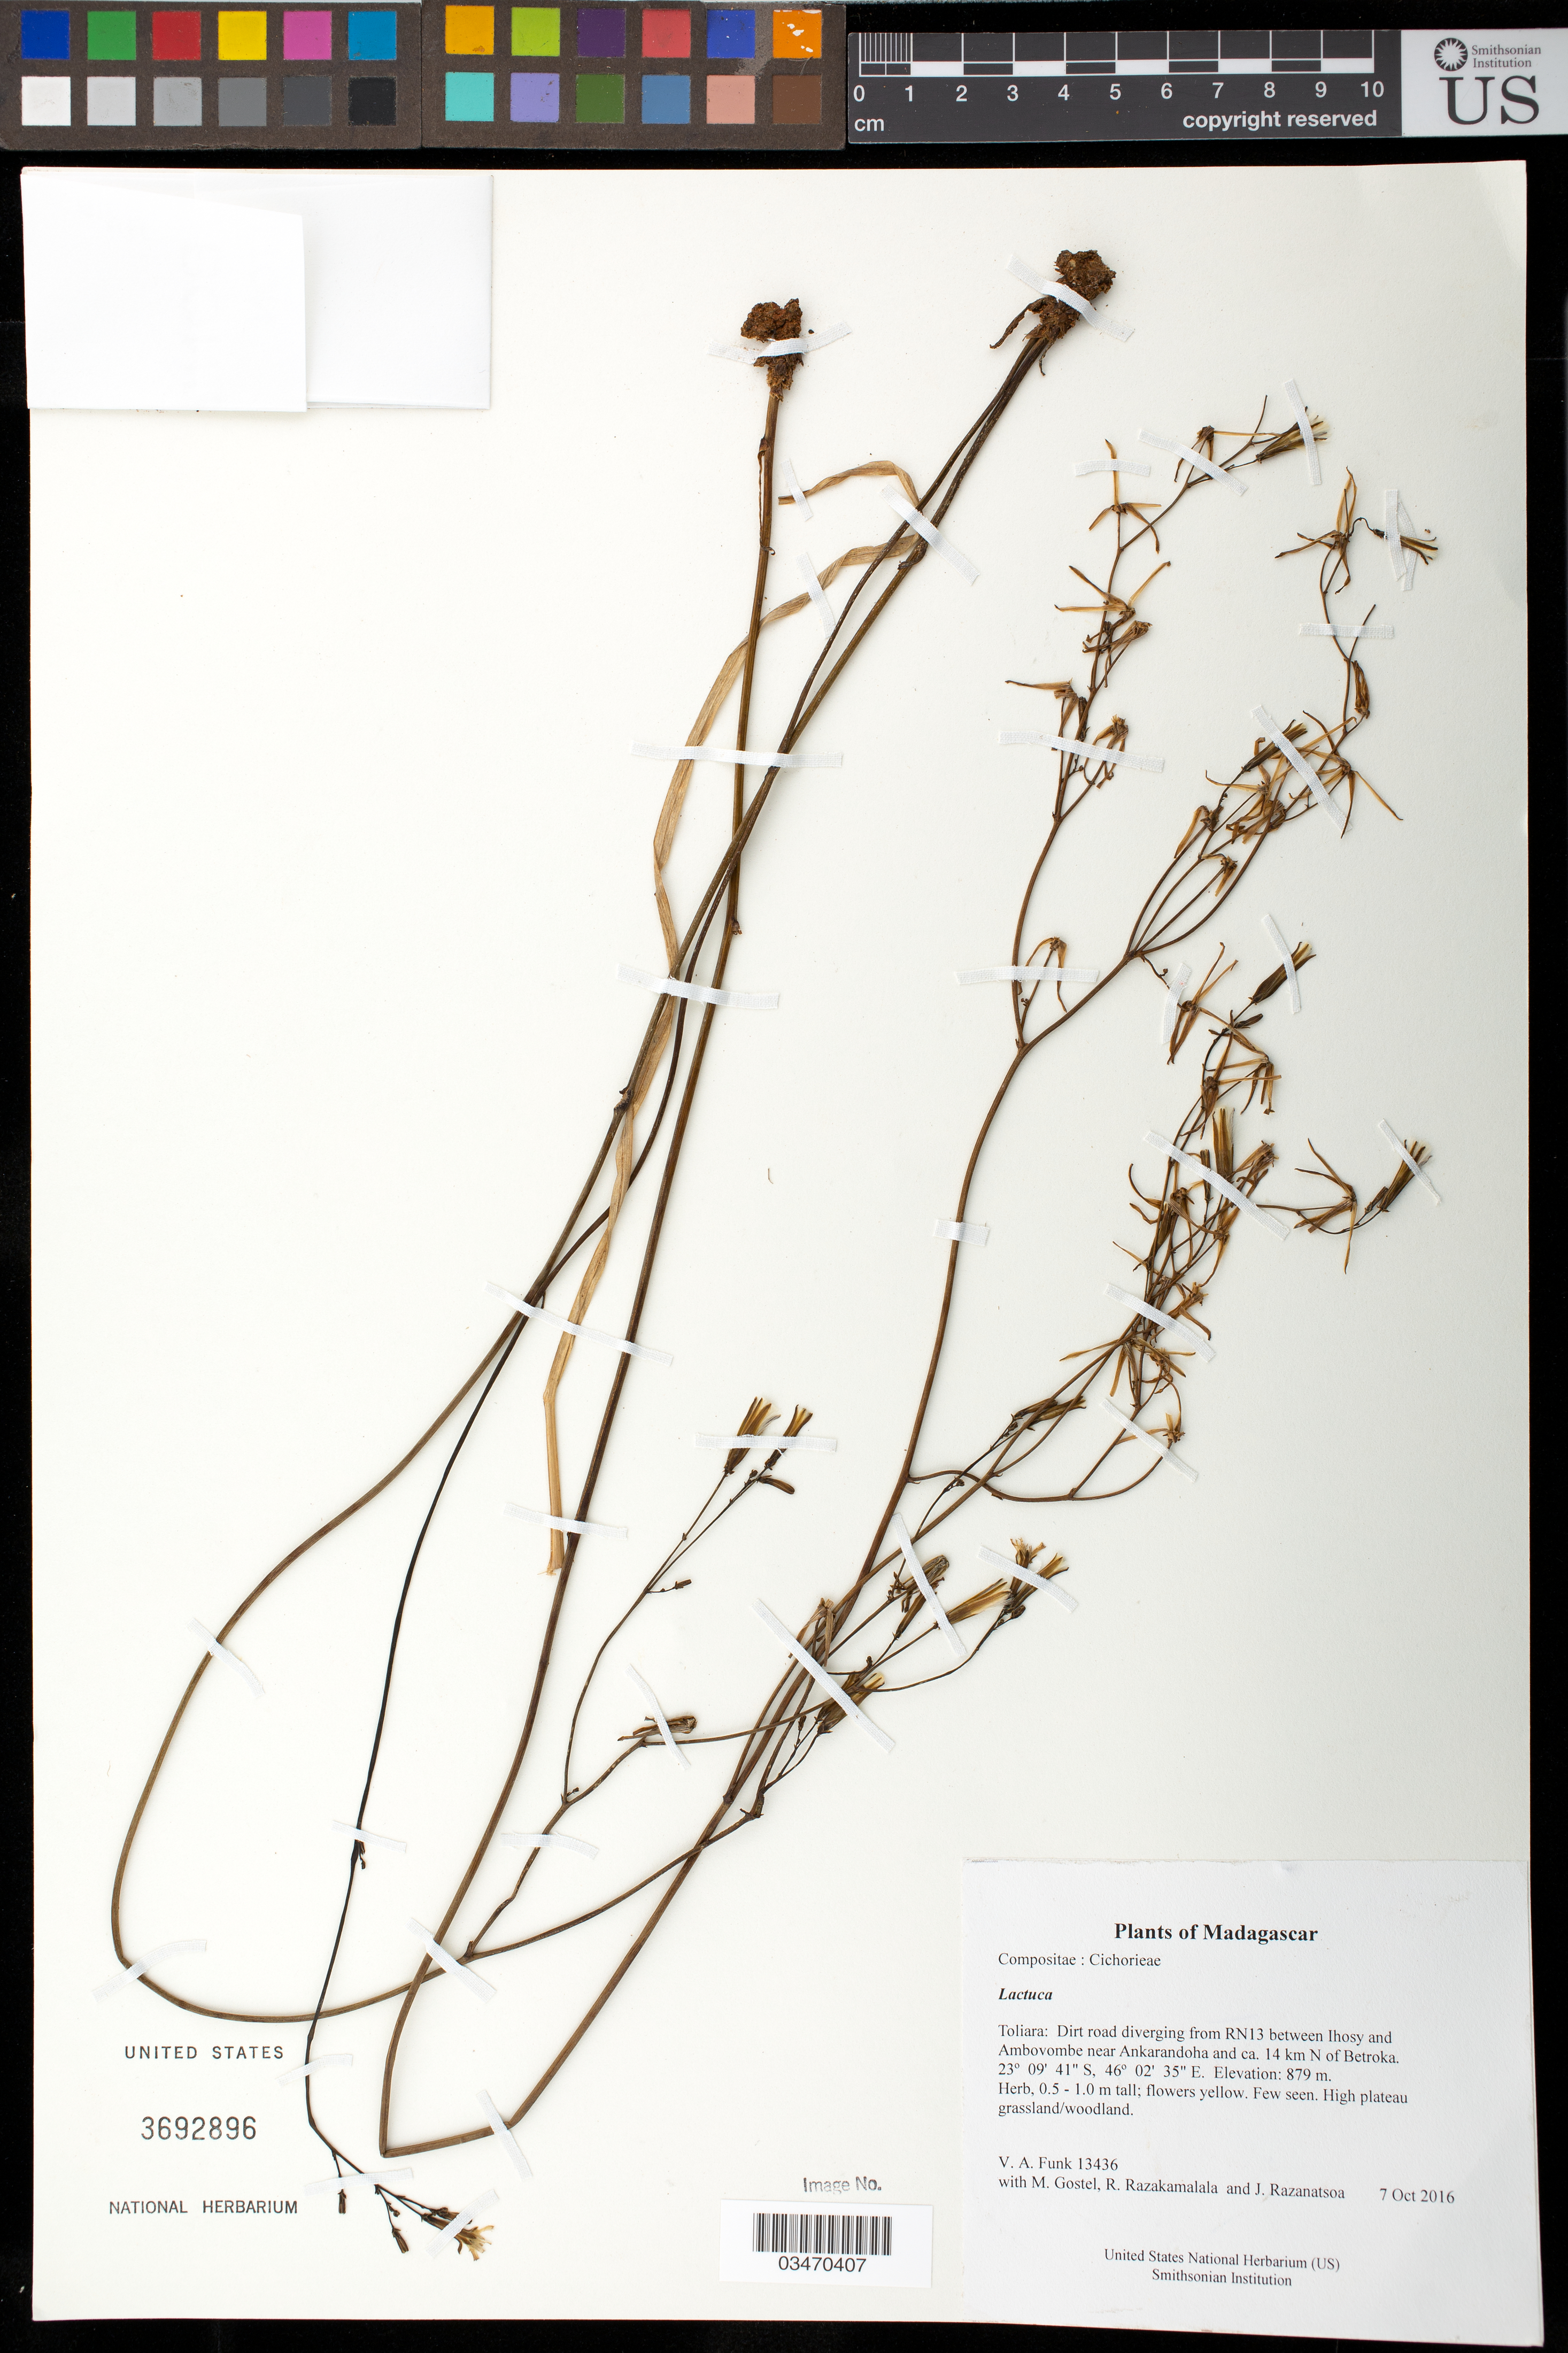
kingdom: Plantae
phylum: Tracheophyta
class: Magnoliopsida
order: Asterales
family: Asteraceae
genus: Lactuca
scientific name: Lactuca sp.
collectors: M. R. Gostel, R. Razakamalala & J. Razanatsoa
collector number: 13436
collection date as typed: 7 Oct 2016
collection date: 2016-10-07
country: Madagascar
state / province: Anosy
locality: Dirt road diverging from RN13 between Ihosy and Ambovombe near Ankarandoha and ca. 14 km N of Betroka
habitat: High plateau grassland/woodland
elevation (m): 879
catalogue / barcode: US 3692896